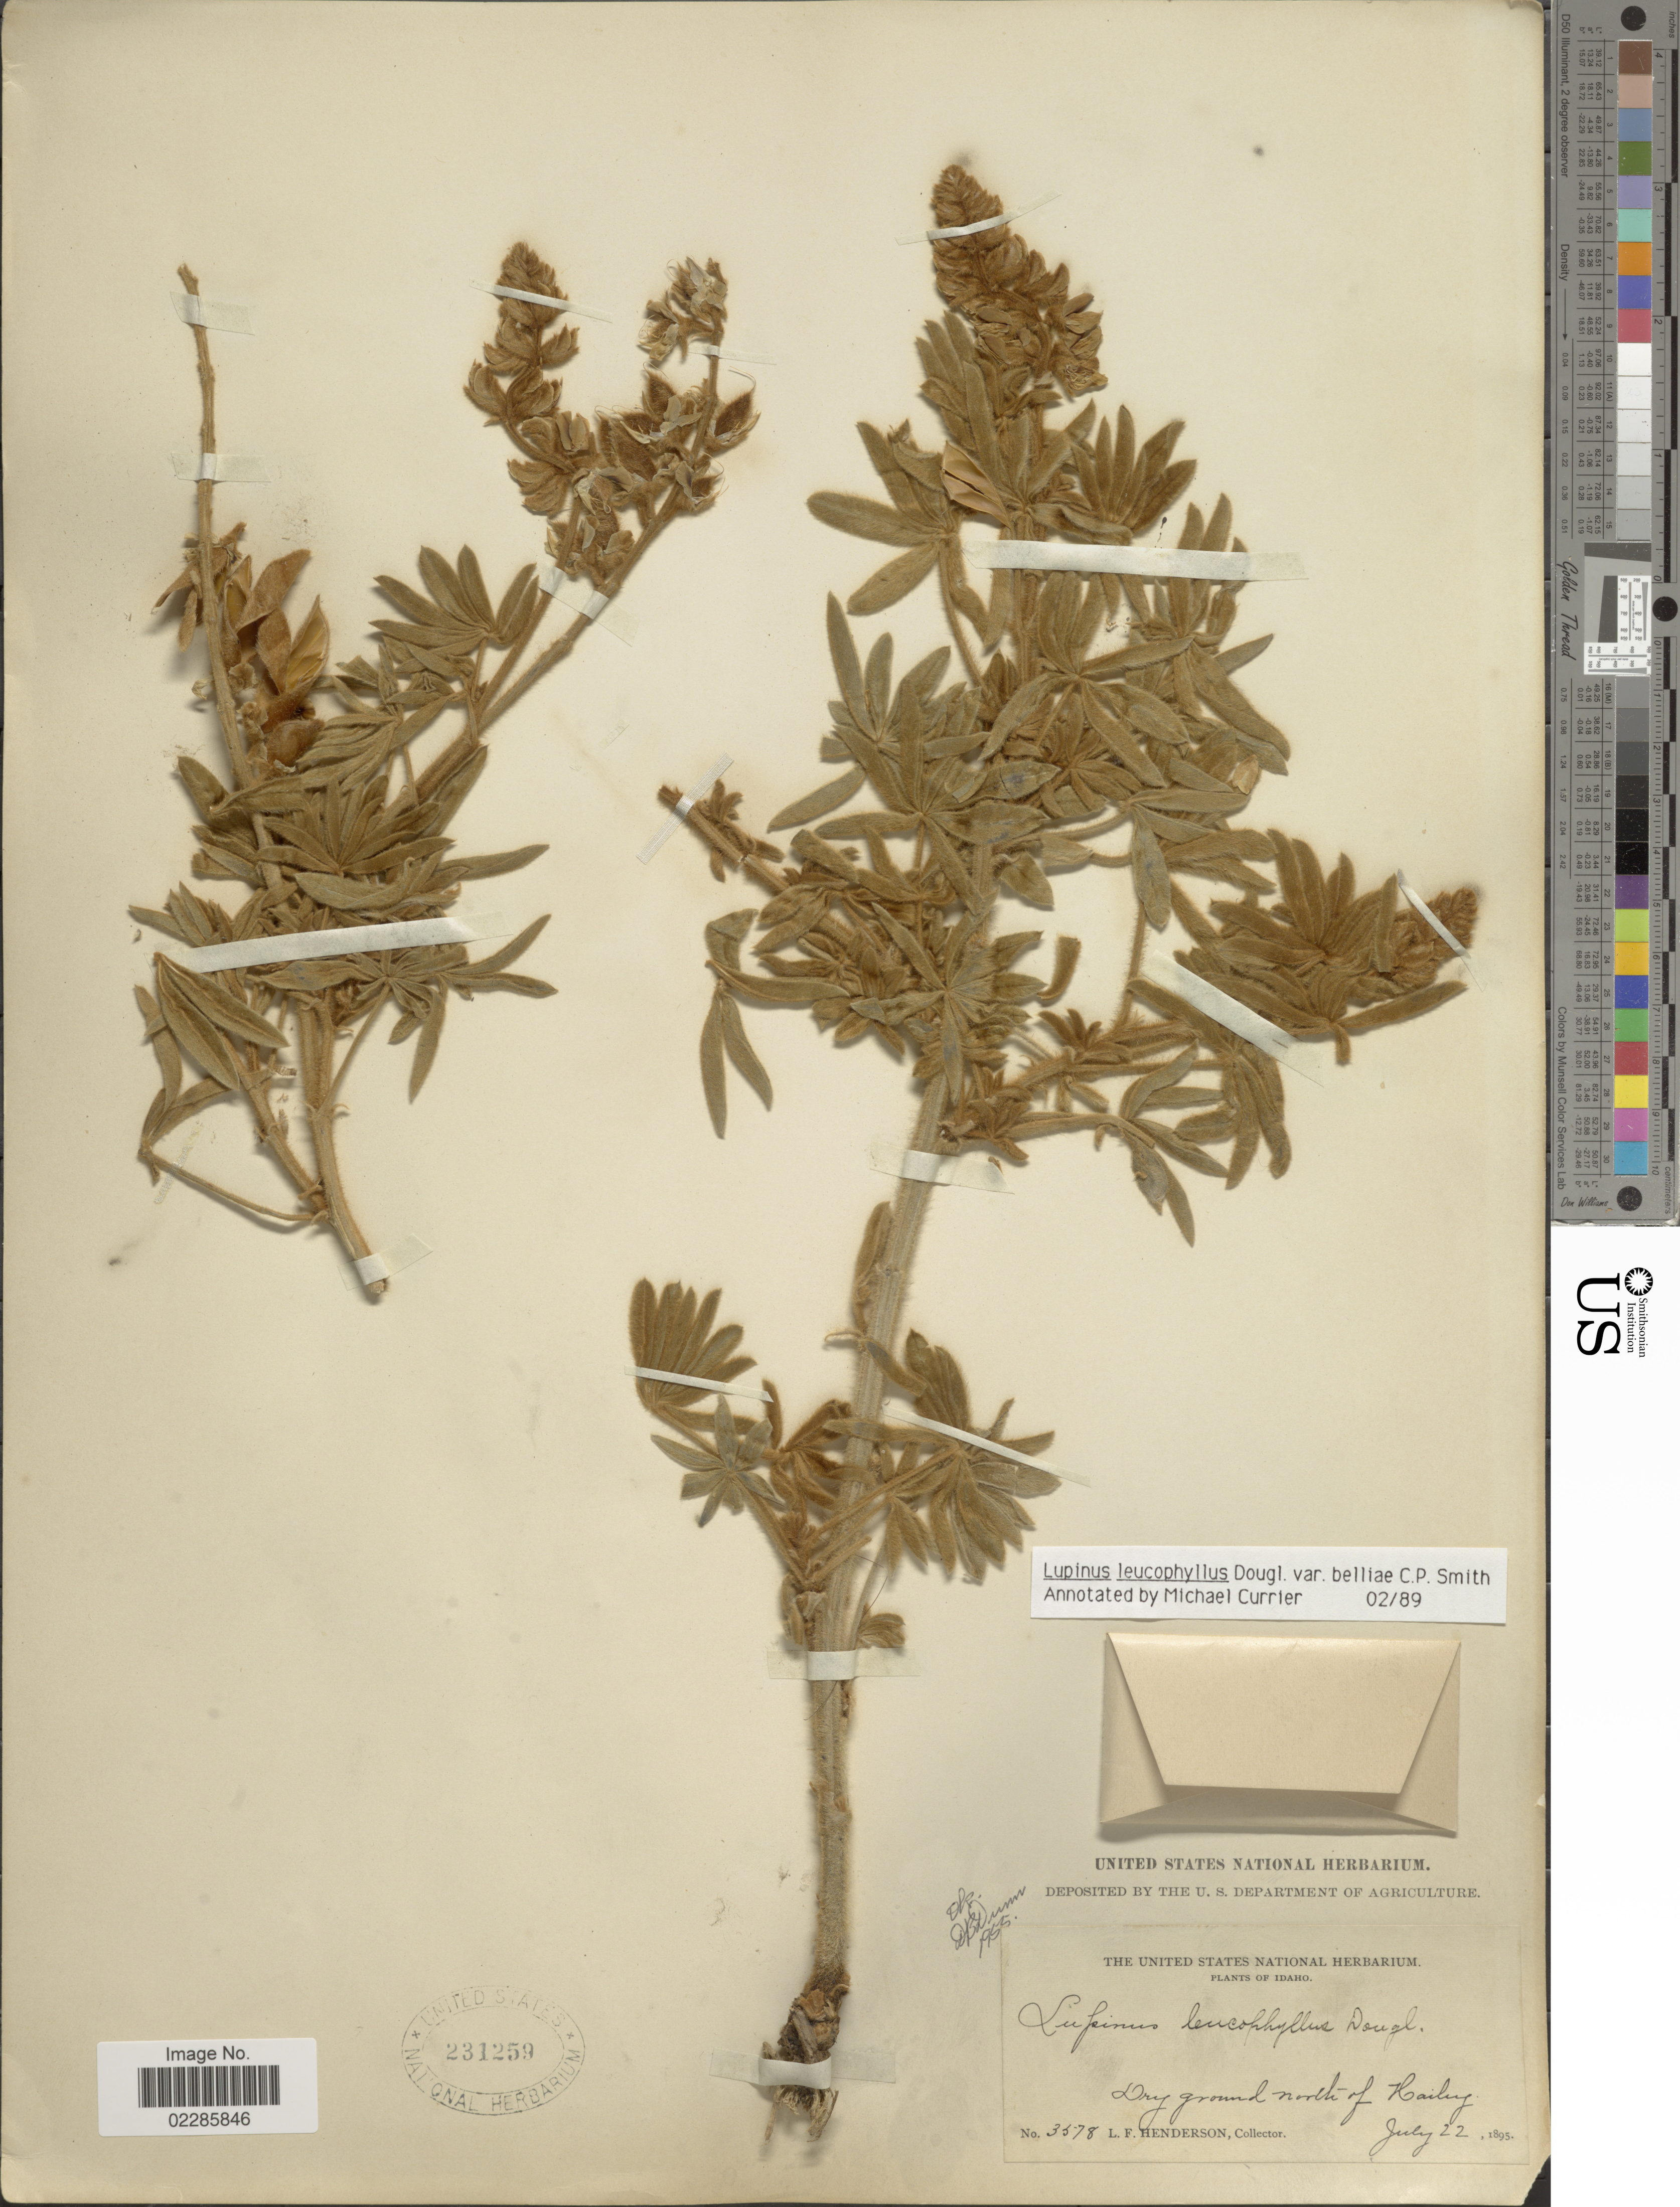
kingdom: Plantae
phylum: Tracheophyta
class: Magnoliopsida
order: Fabales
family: Fabaceae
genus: Lupinus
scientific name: Lupinus leucophyllus var. belliae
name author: C.P. Sm.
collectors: L. Henderson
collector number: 3578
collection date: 1895-07-22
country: United States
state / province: Idaho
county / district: Blaine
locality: Dry ground north of Hailey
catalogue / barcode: US 231259